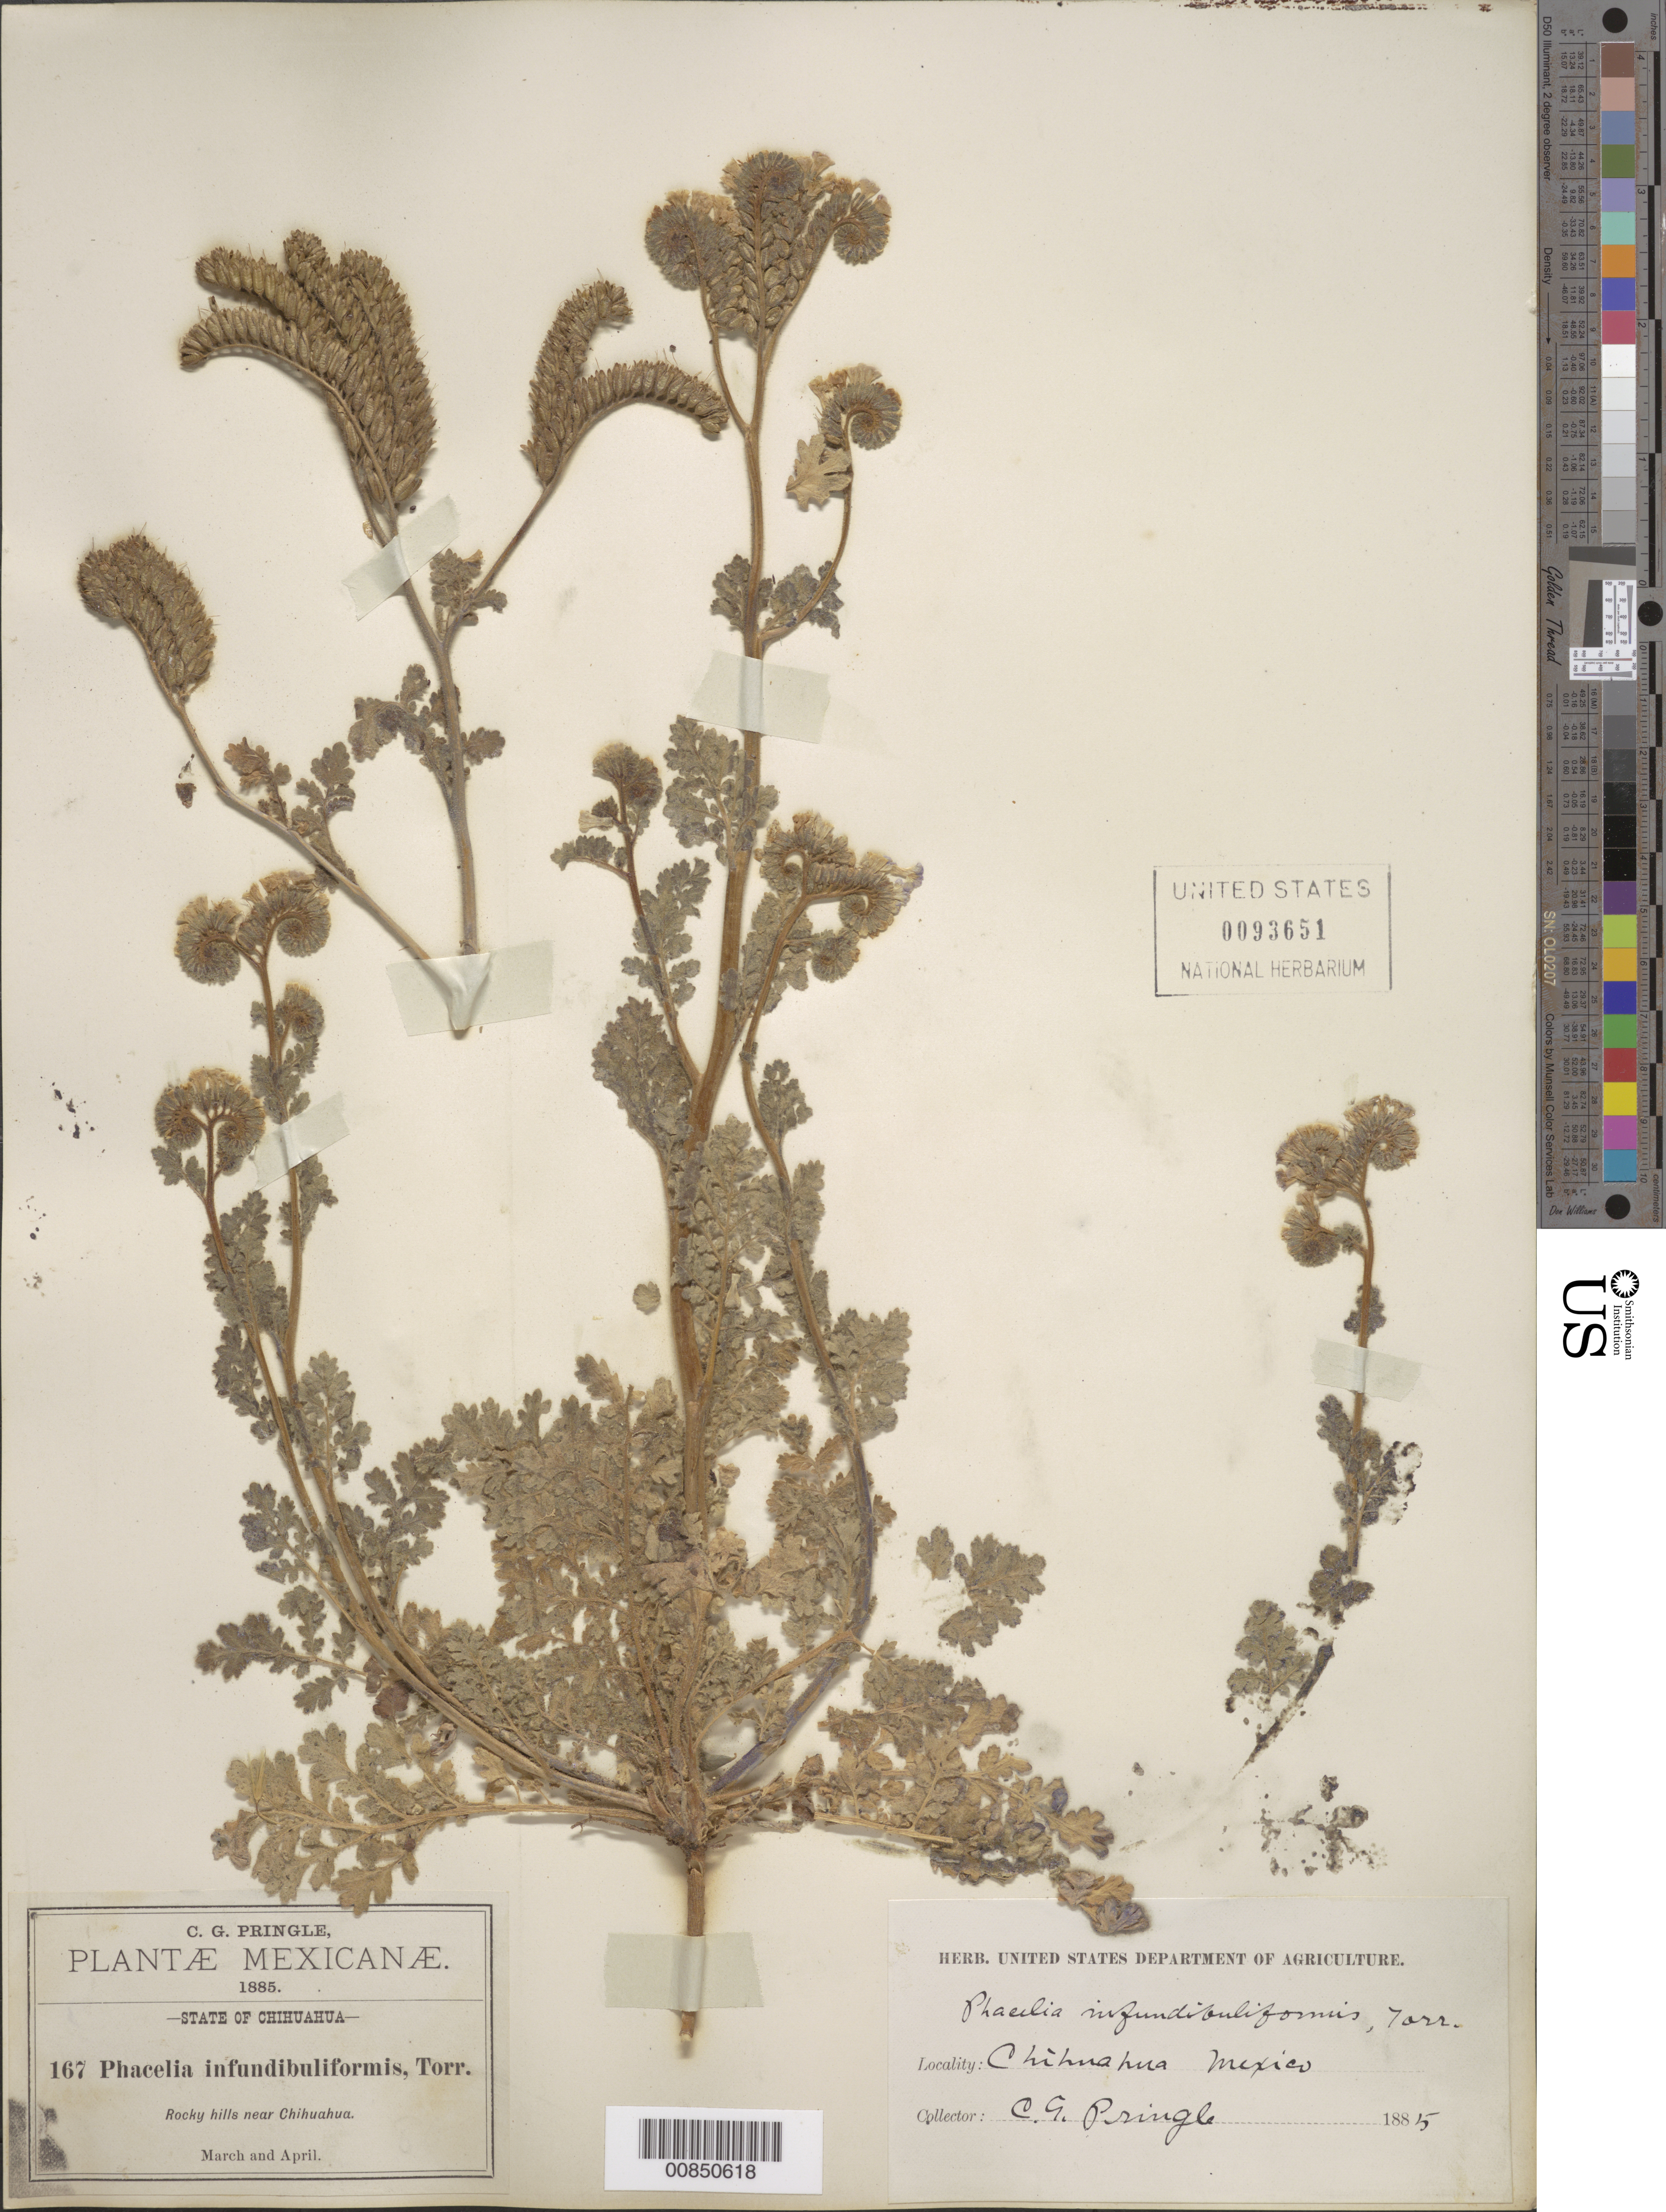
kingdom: Plantae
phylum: Tracheophyta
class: Magnoliopsida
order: Boraginales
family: Hydrophyllaceae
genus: Phacelia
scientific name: Phacelia infundibuliformis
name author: Torr. in Emory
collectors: C. G. Pringle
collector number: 167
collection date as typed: Mar 1885 to -- Apr 1885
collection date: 1885-03/1885-04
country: Mexico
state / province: Chihuahua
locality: Near Chihuahua.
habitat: Rocky hills.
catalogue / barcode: US 93651